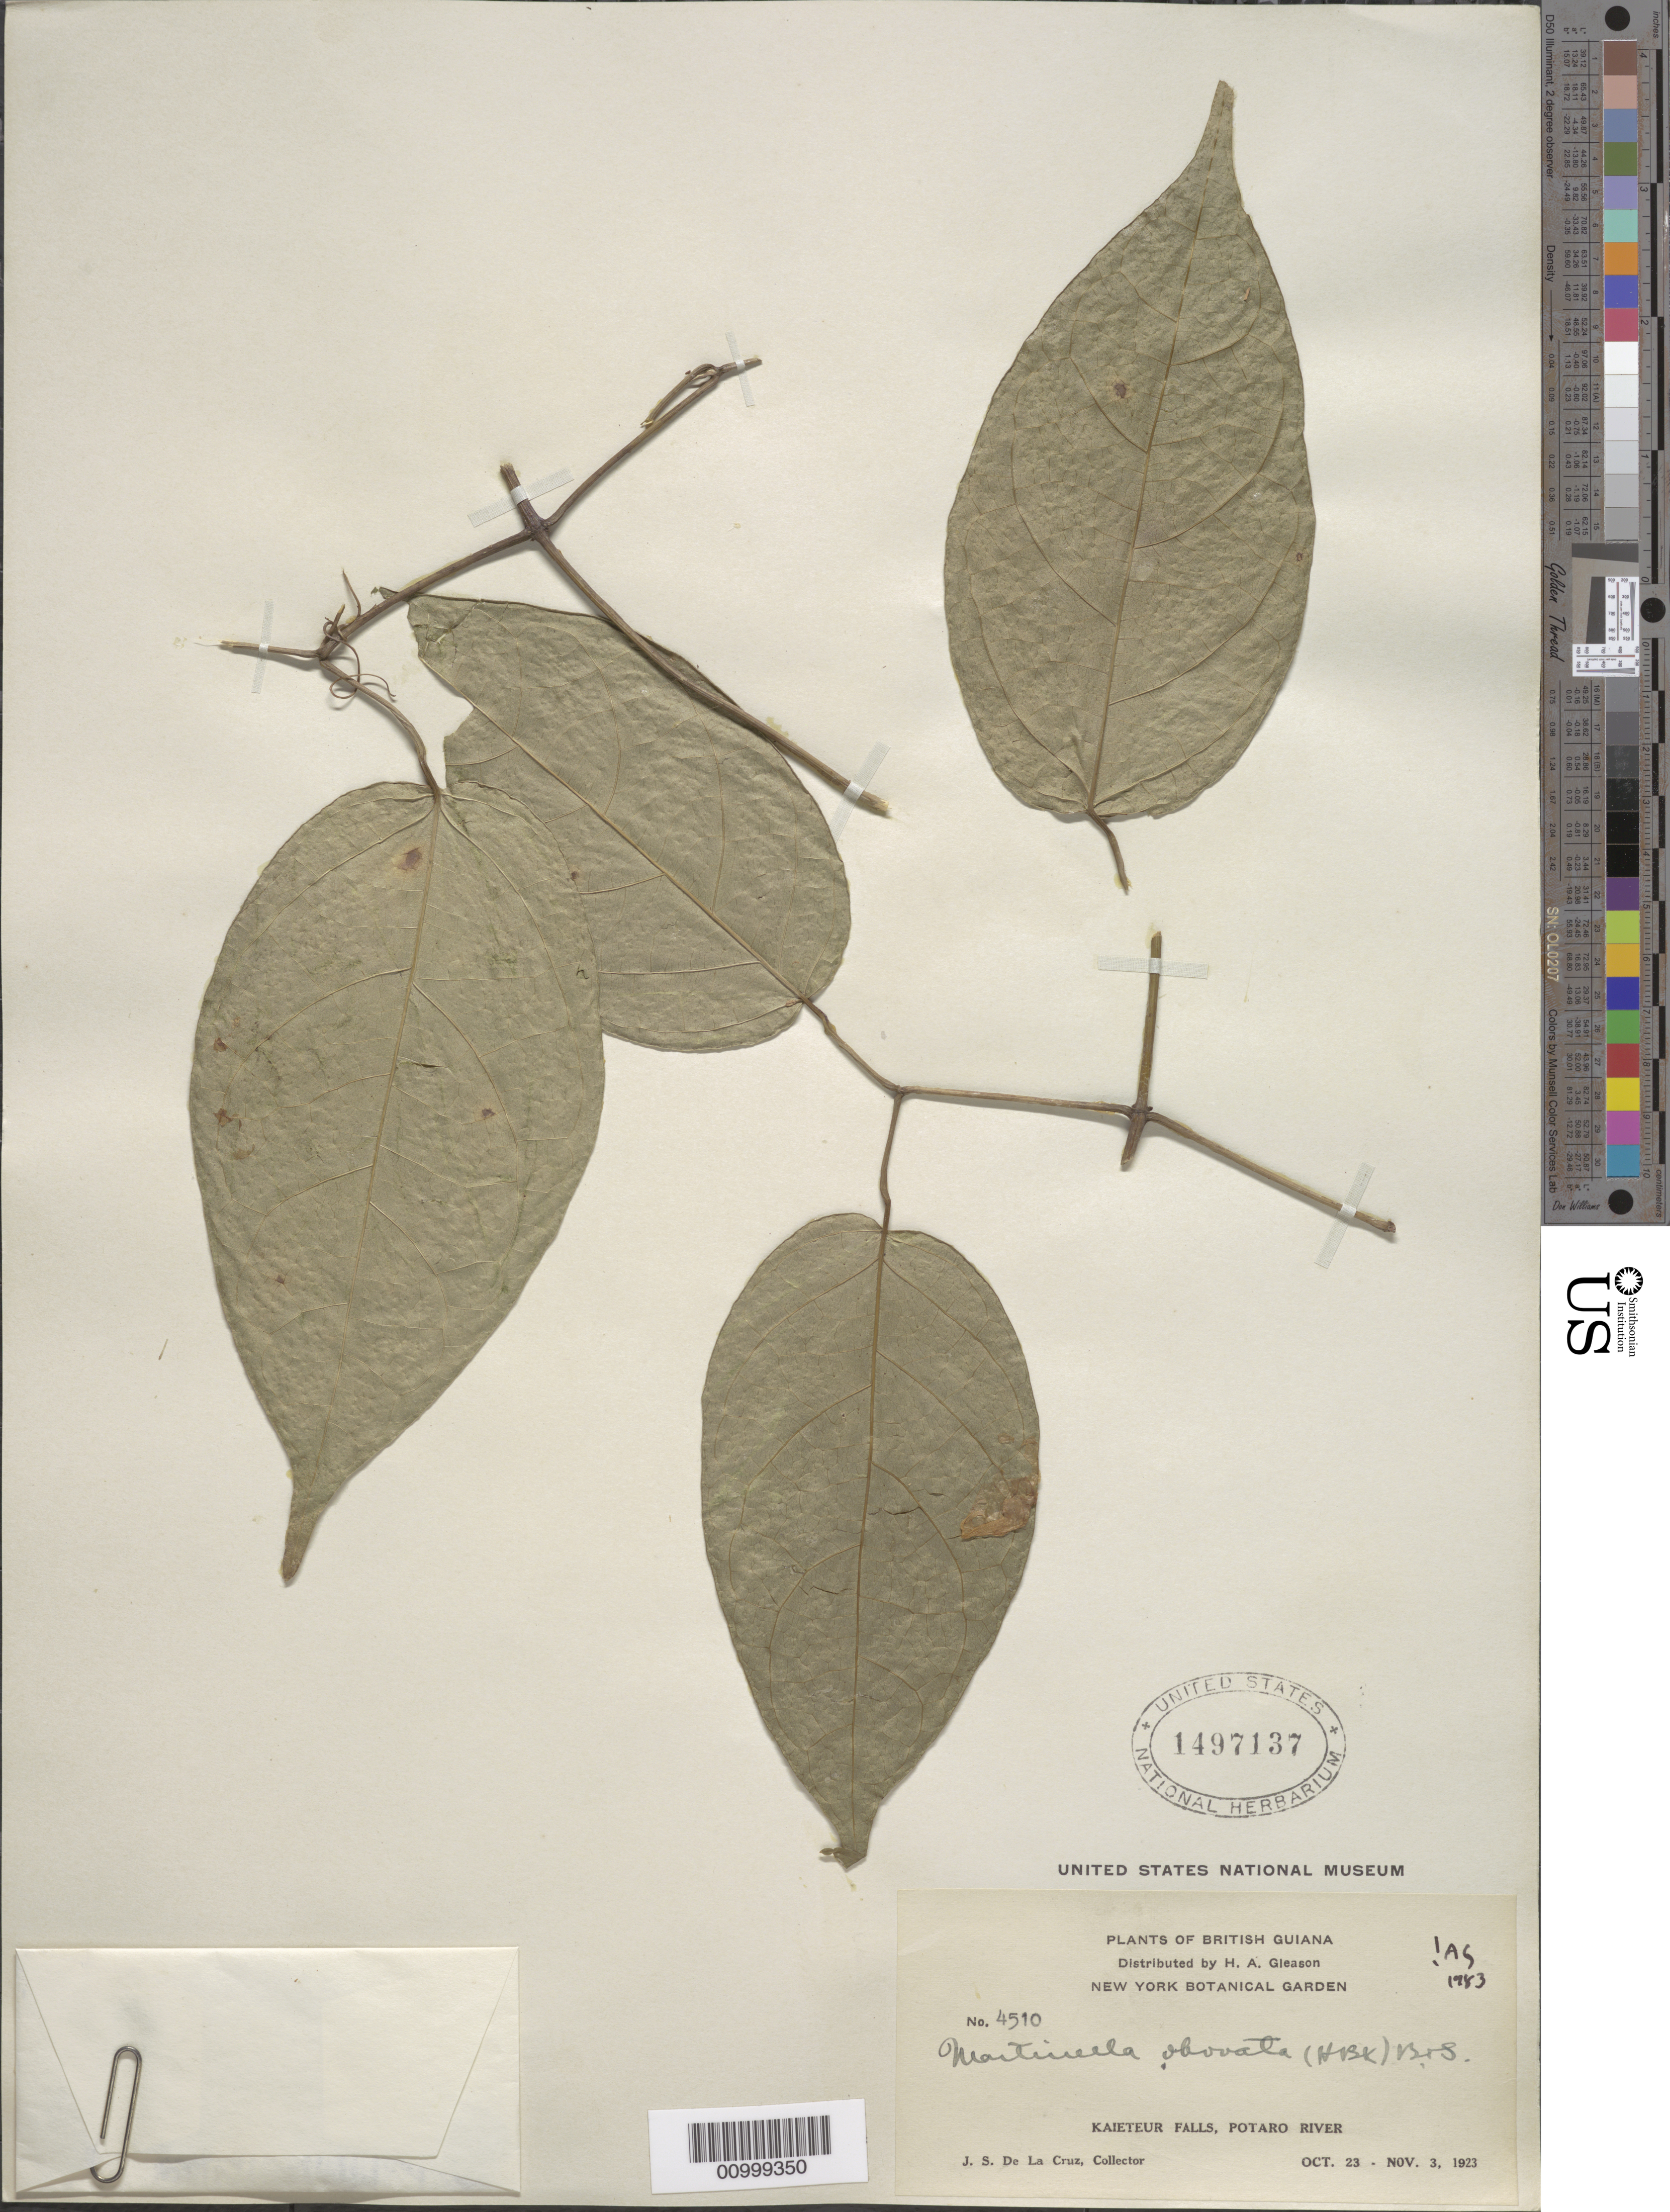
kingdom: Plantae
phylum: Tracheophyta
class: Magnoliopsida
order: Lamiales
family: Bignoniaceae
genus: Martinella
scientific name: Martinella obovata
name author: (Kunth) Bureau & K. Schum.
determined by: Gentry, A. H.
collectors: J. S. de la Cruz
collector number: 4510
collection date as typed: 23-Oct-23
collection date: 1923-10-23/1923-11-03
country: Guyana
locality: Kaieteur Falls, Potaro River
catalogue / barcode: US 1497137